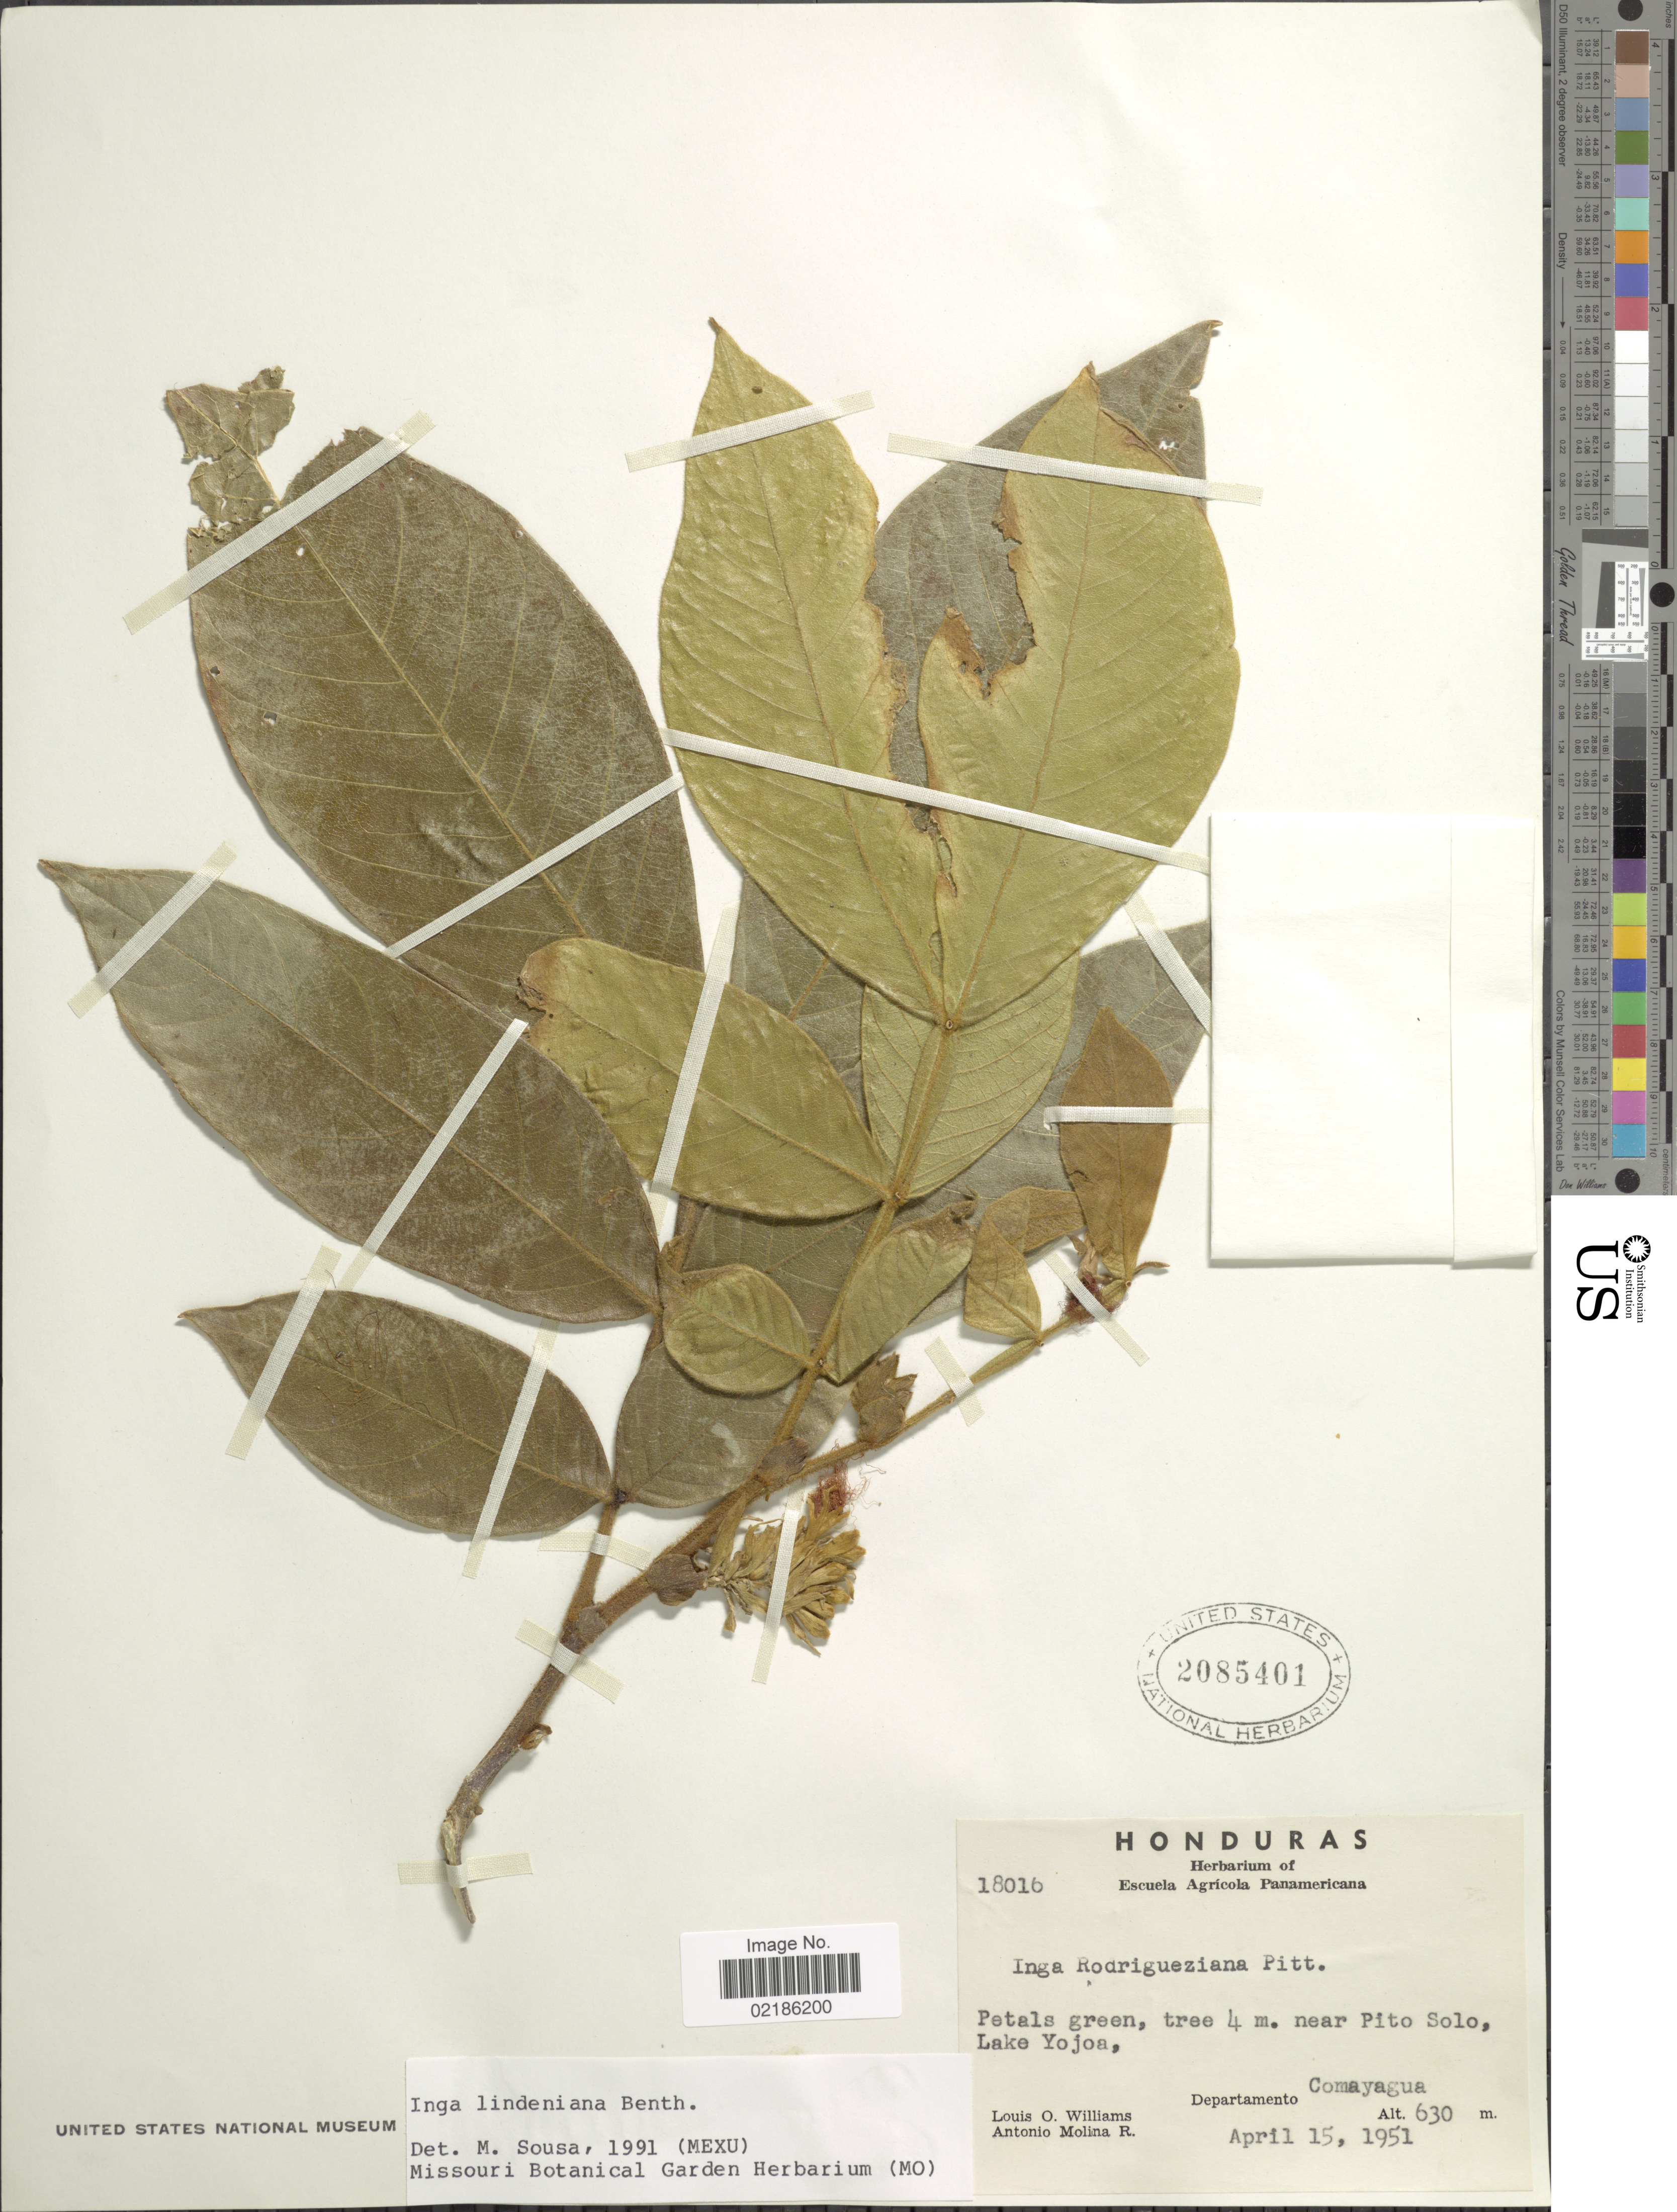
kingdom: Plantae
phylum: Tracheophyta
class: Magnoliopsida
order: Fabales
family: Fabaceae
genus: Inga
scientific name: Inga lindeniana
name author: Benth.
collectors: L. O. Williams & A. Molina R.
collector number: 18016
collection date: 1951-04-15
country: Honduras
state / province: Comayagua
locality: Near Pito Solo, Lake Yojoa.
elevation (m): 630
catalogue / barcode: US 2085401